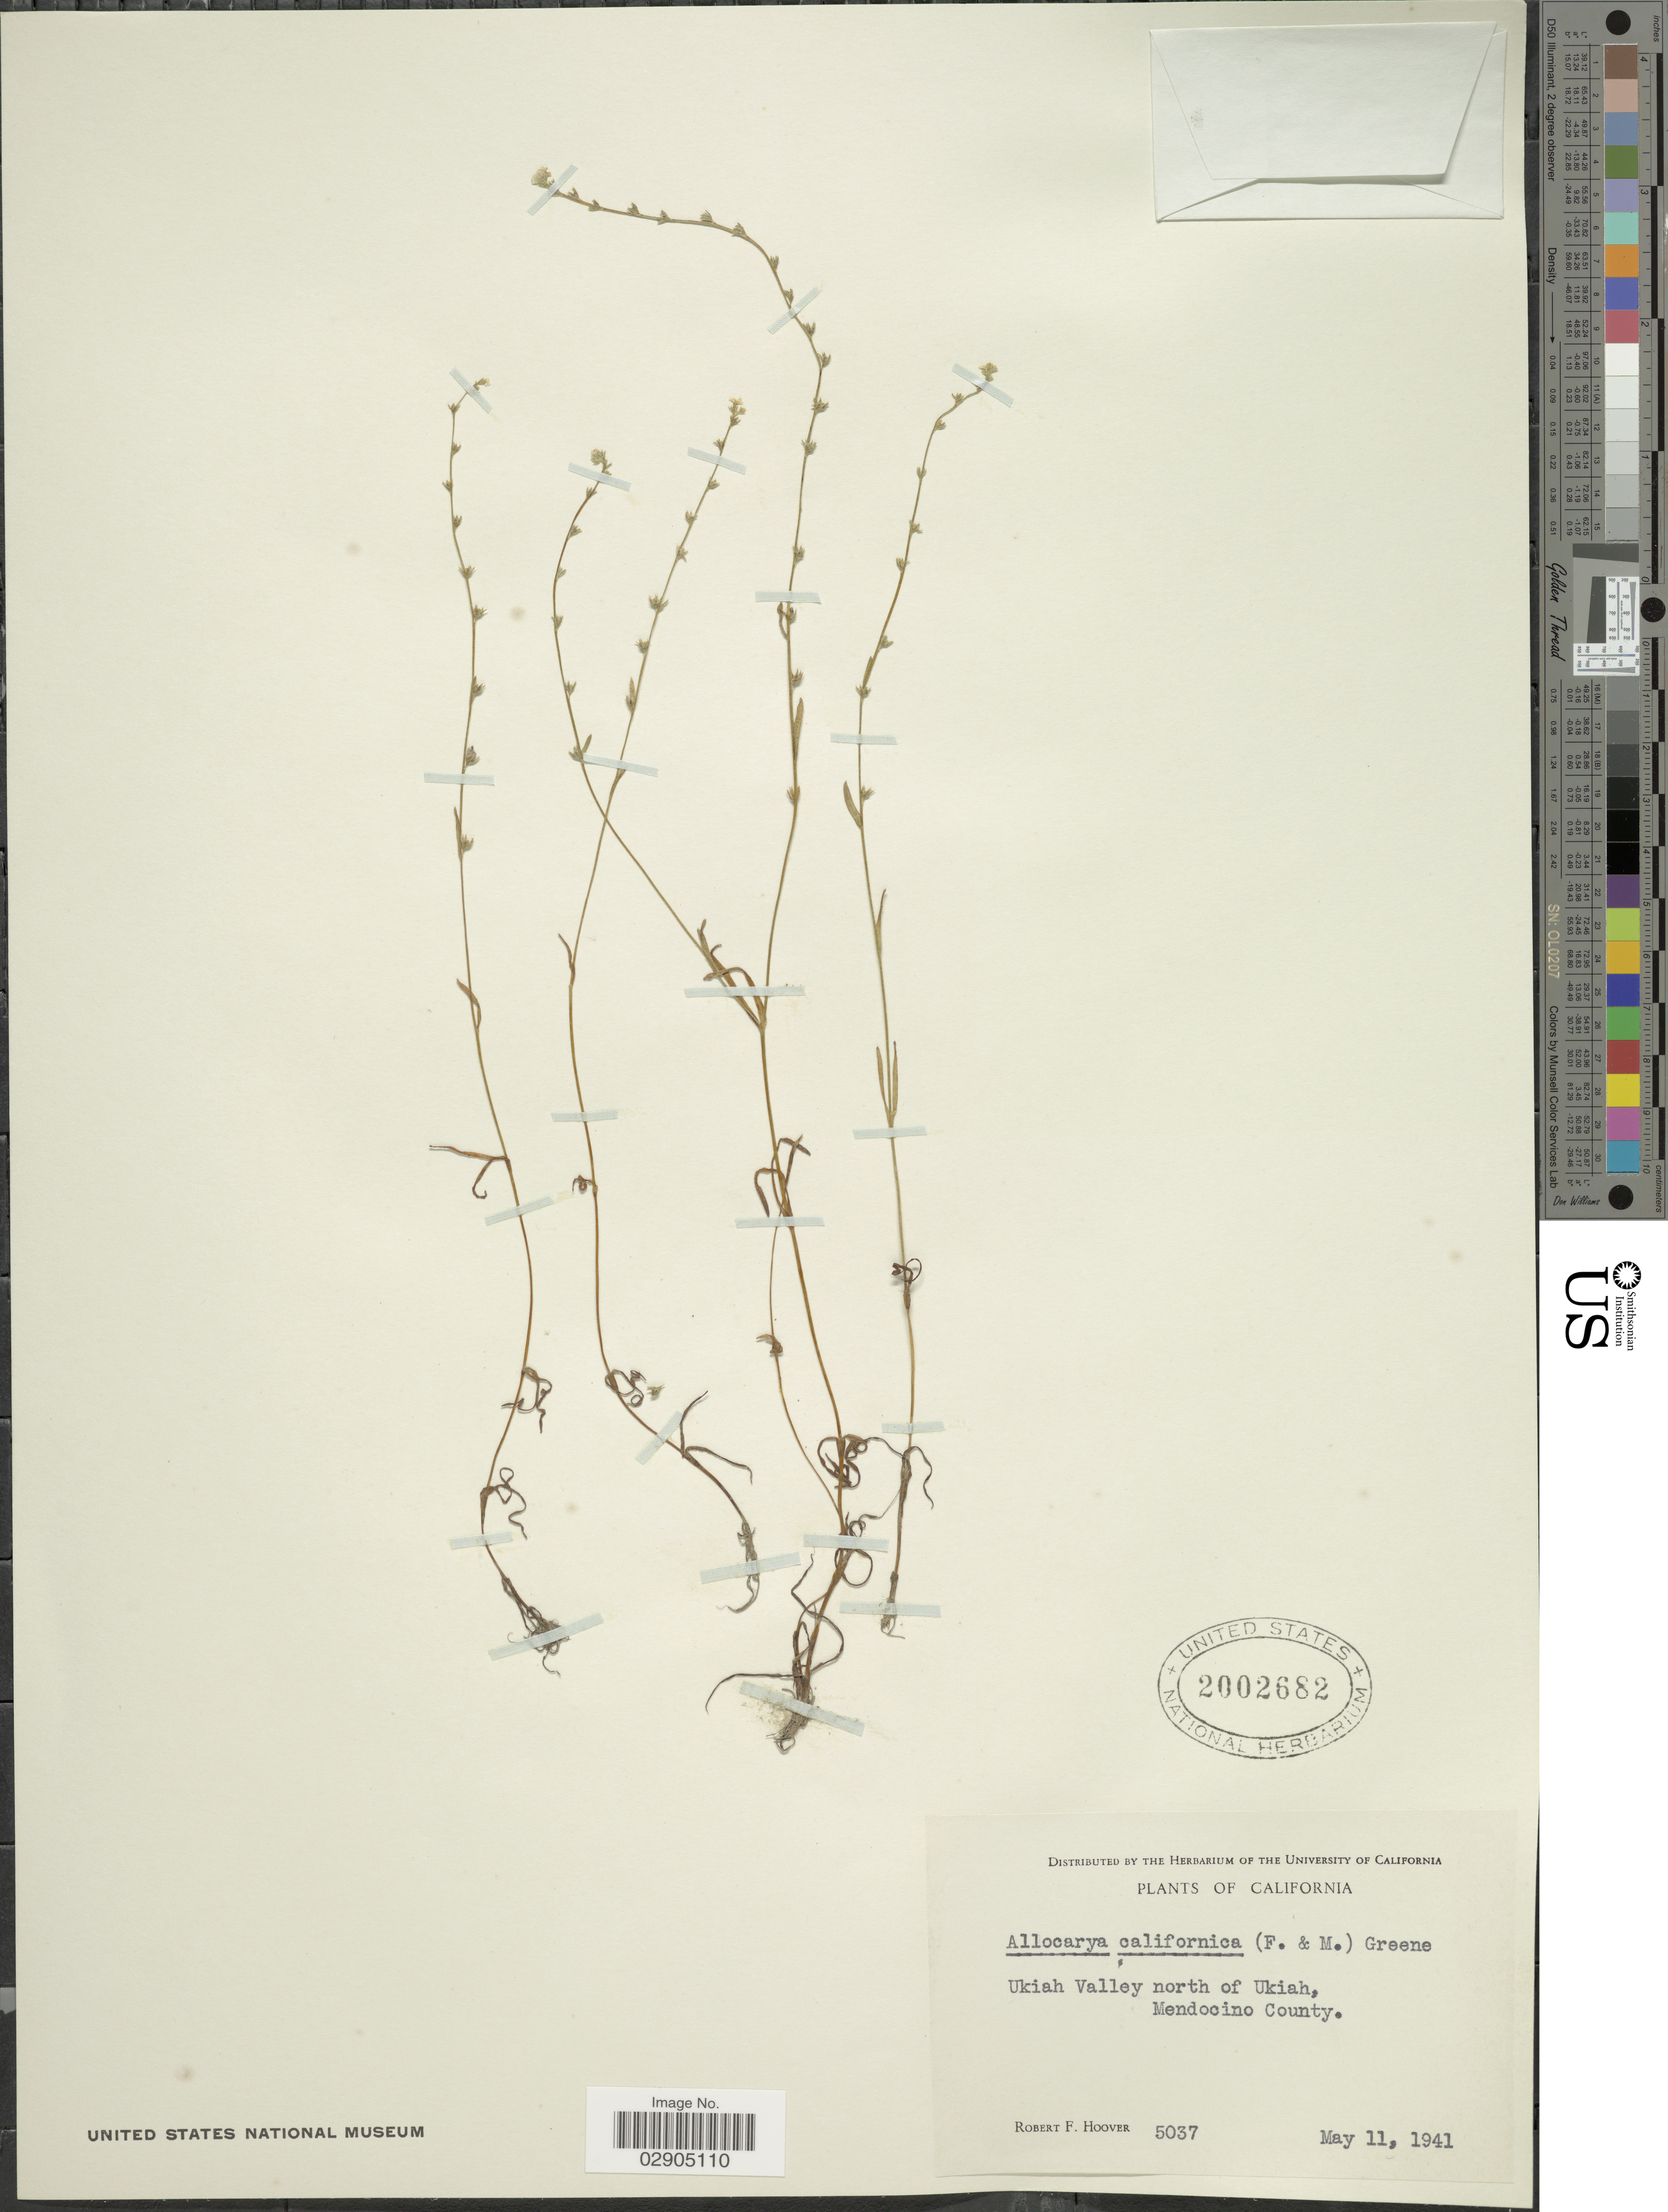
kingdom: Plantae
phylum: Tracheophyta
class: Magnoliopsida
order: Boraginales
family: Boraginaceae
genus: Allocarya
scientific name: Allocarya californica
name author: (Fisch. & C.A. Mey.) Greene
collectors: R. F. Hoover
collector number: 5037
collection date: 1941-05-11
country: United States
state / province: California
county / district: Mendocino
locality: Ukiah Valley north of Ukiah, Mendocino County.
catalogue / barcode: US 2002682